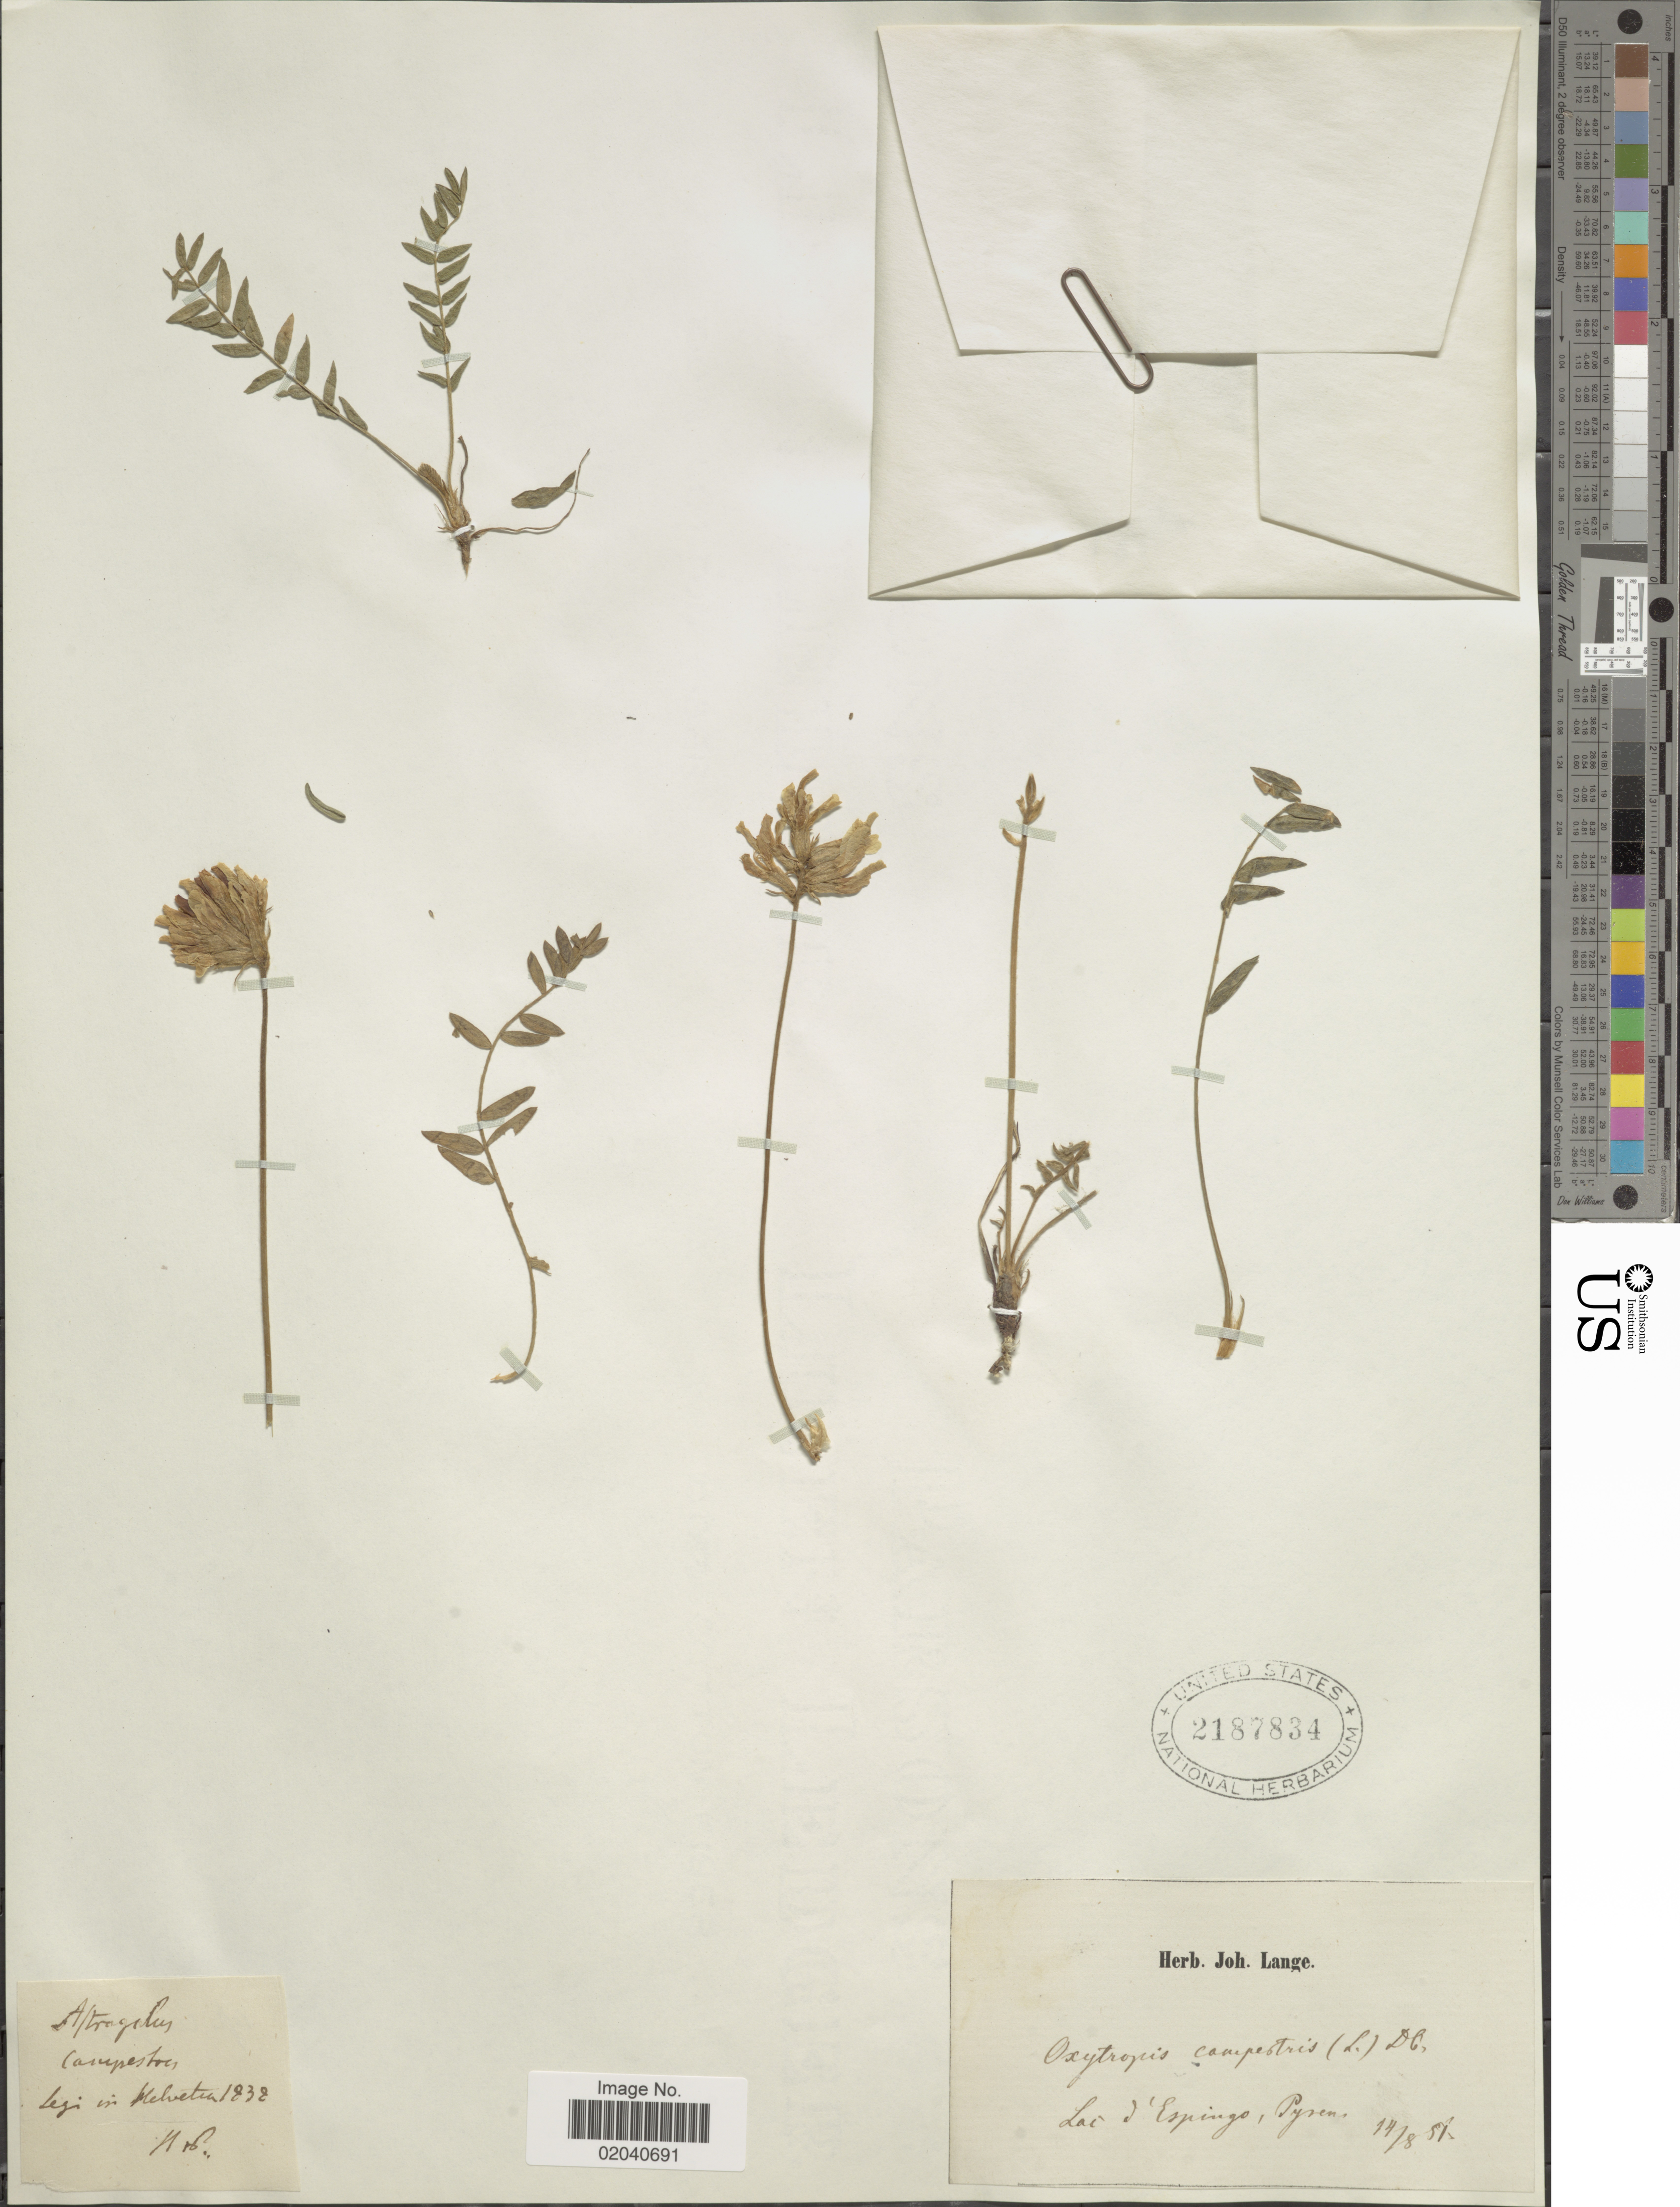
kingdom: Plantae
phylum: Tracheophyta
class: Magnoliopsida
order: Fabales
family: Fabaceae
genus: Oxytropis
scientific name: Oxytropis campestris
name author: (L.) DC.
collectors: ex herb. Joh. Lange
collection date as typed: Transcribed d/m/y: 14/8/51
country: Spain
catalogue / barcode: US 2187834